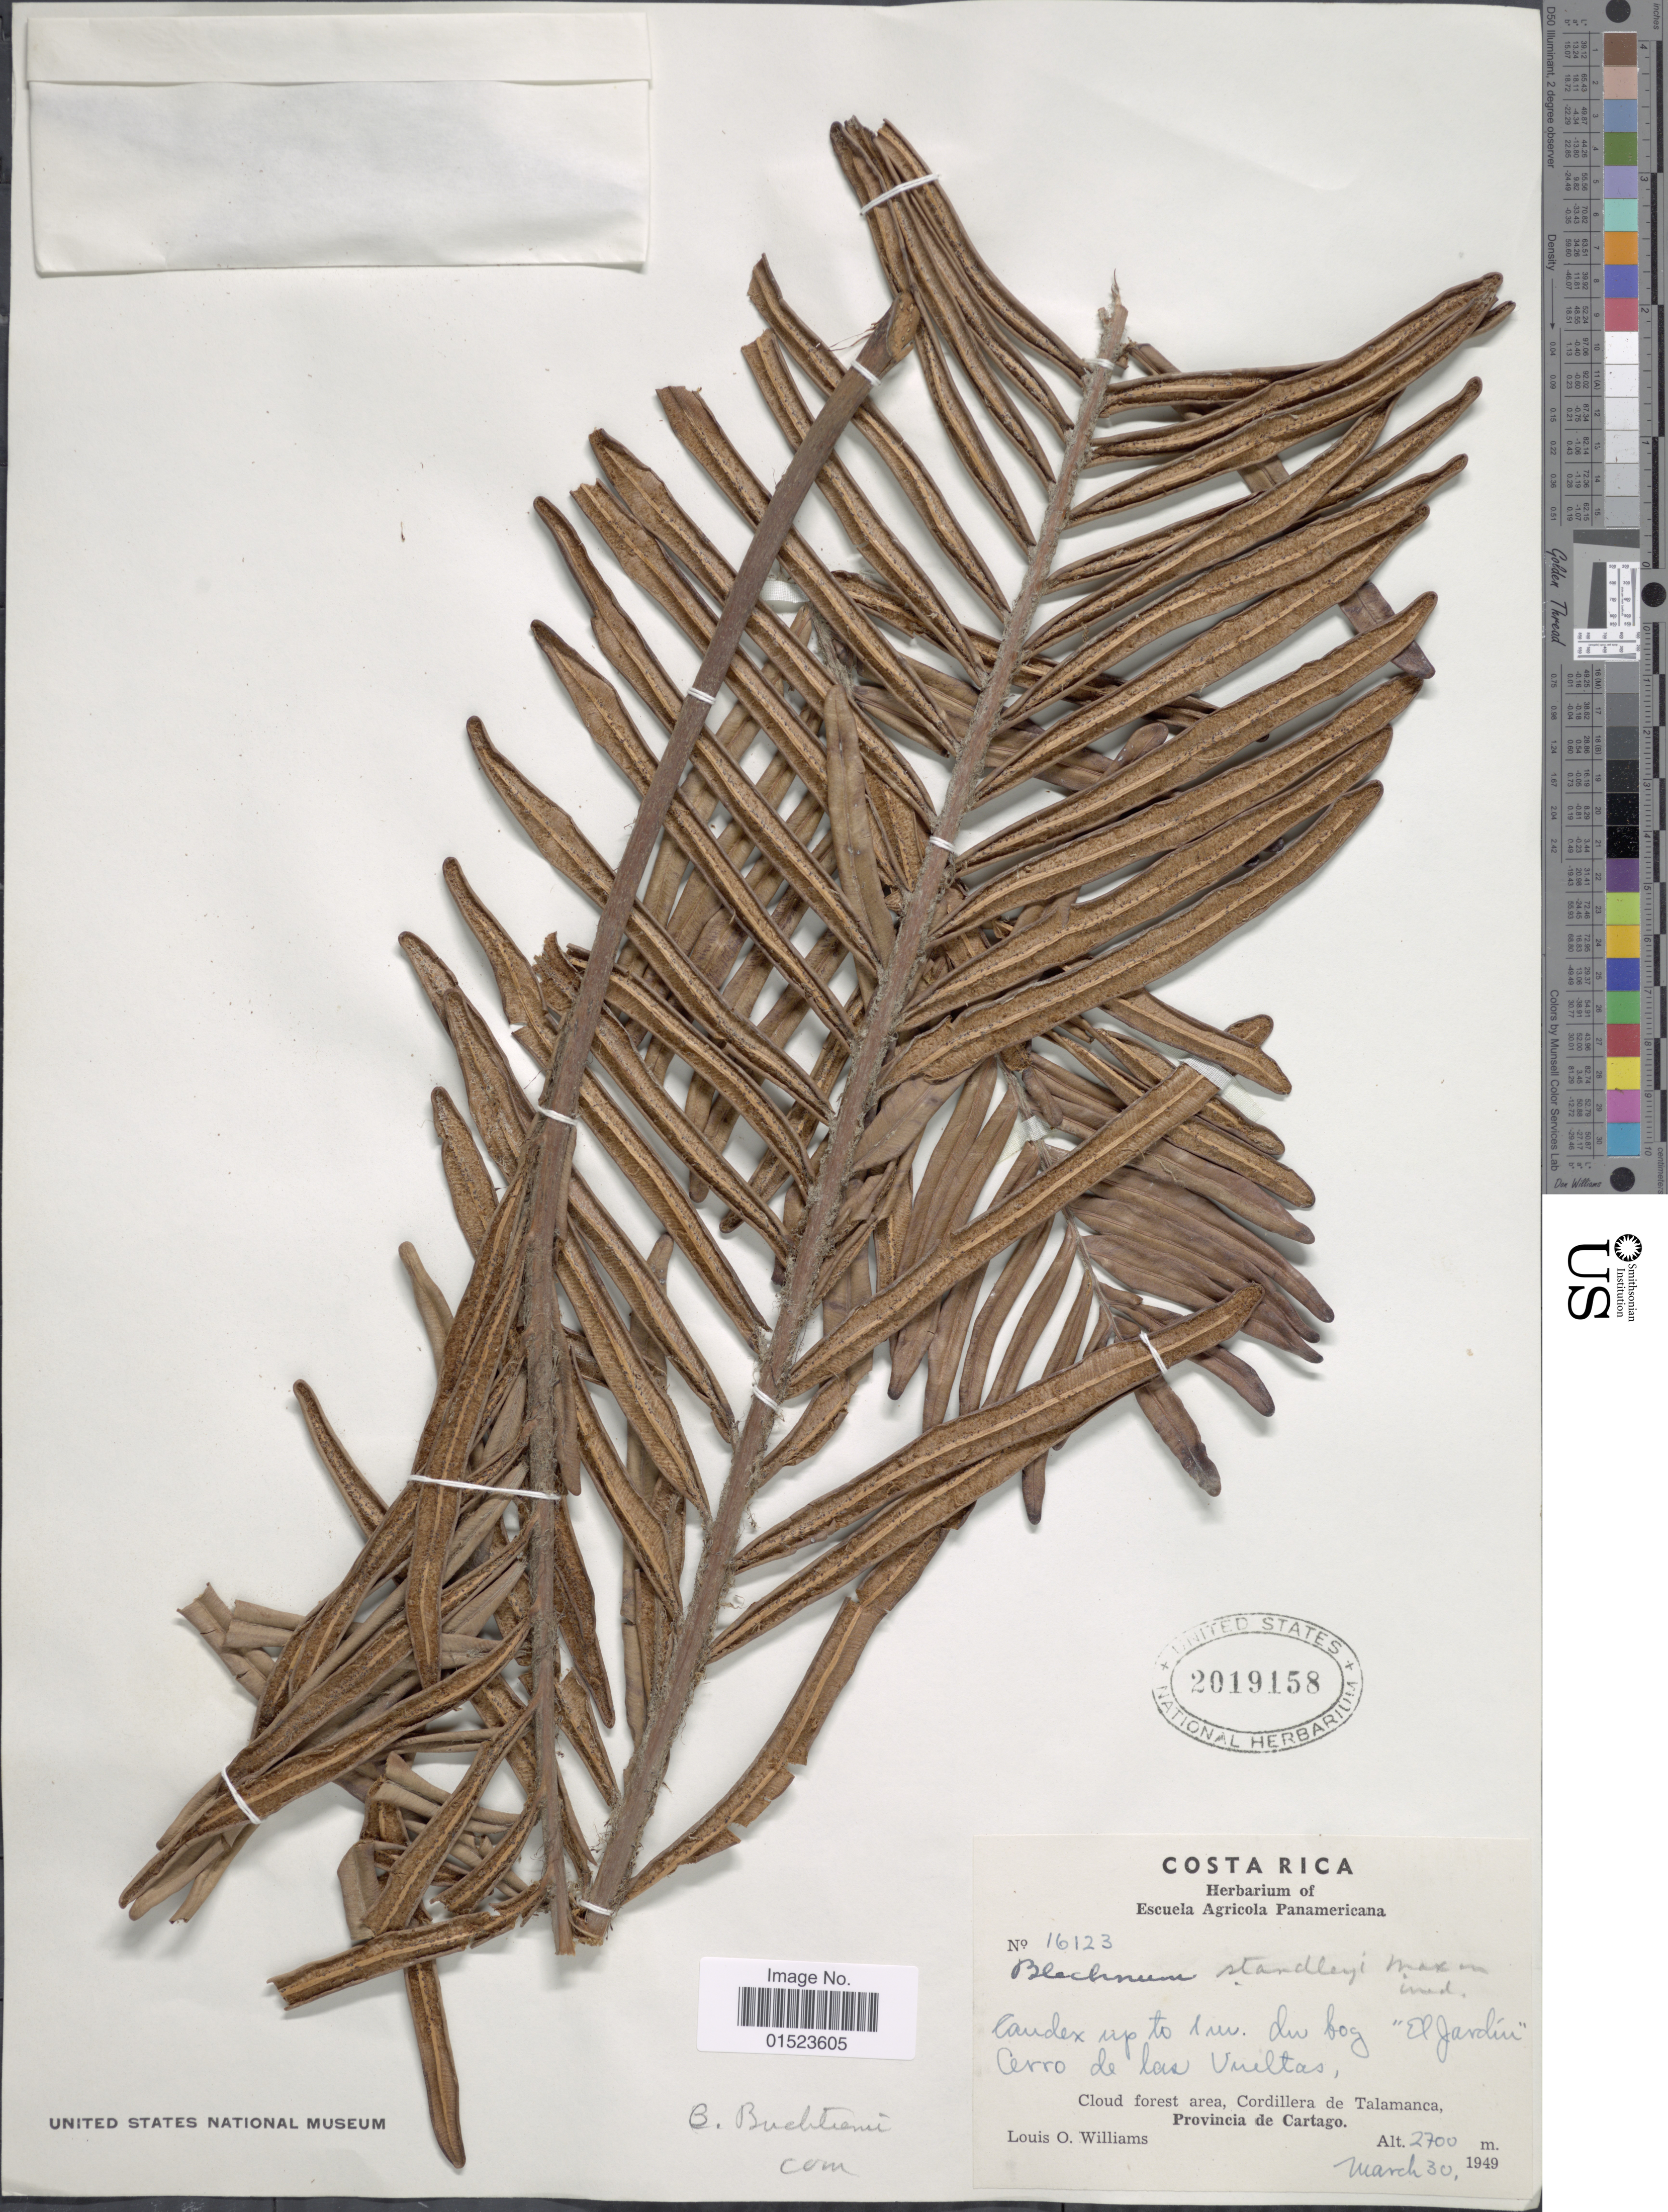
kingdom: Plantae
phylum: Tracheophyta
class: Polypodiopsida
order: Polypodiales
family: Blechnaceae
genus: Blechnum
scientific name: Blechnum auratum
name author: (Fée) R.M. Tryon & Stolze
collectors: L. O. Williams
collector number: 16123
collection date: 1949-03-30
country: Costa Rica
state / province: Cartago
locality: Cerro de las Vuiltas, Cloud forest area, Cordillera de Talamanca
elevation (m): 2700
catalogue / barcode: US 2019158